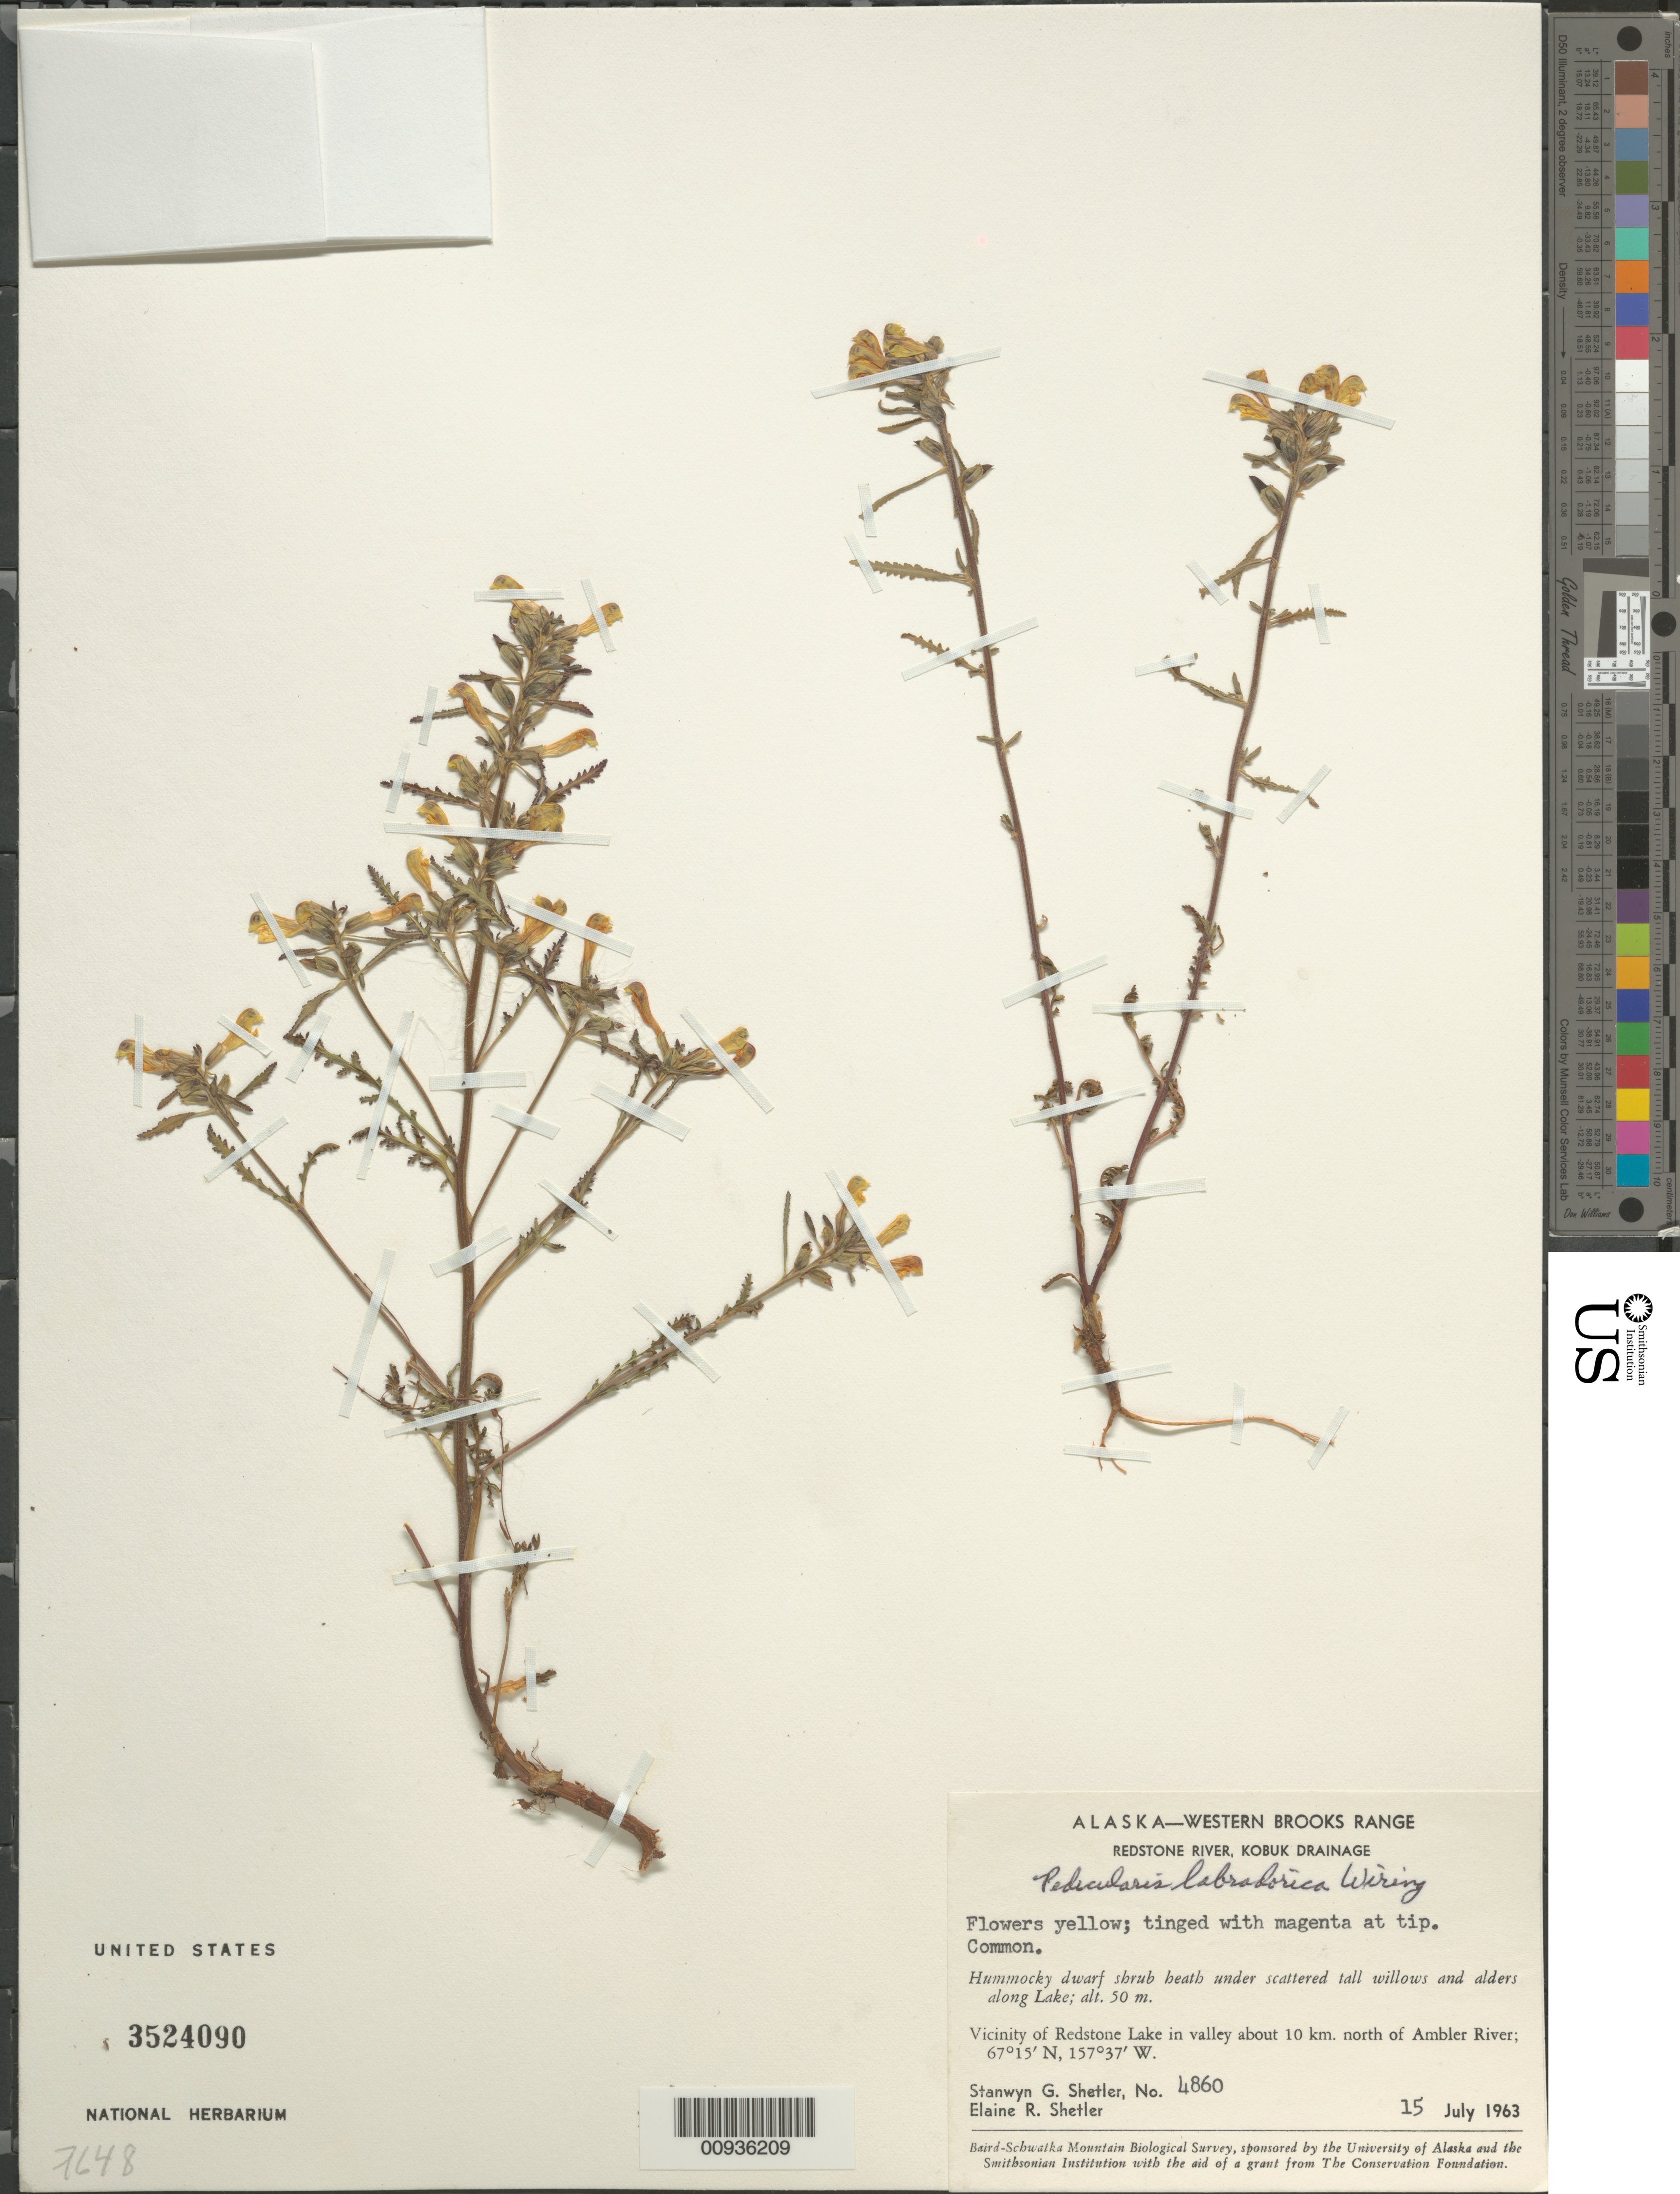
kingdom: Plantae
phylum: Tracheophyta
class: Magnoliopsida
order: Lamiales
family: Orobanchaceae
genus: Pedicularis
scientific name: Pedicularis labradorica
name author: Wirsing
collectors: S. Shetler & E. R. Shetler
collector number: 4860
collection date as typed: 15 Jul 1963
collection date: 1963-07-15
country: United States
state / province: Alaska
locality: Vicinity of Redstone Lake in valley about 10 km. north of Ambler River. Western Brooks Range, Redstone River, Kobuk Drainage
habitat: Hummocky dwarf shrub heath under scattered tall willows and alders along Lake.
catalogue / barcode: US 3524090